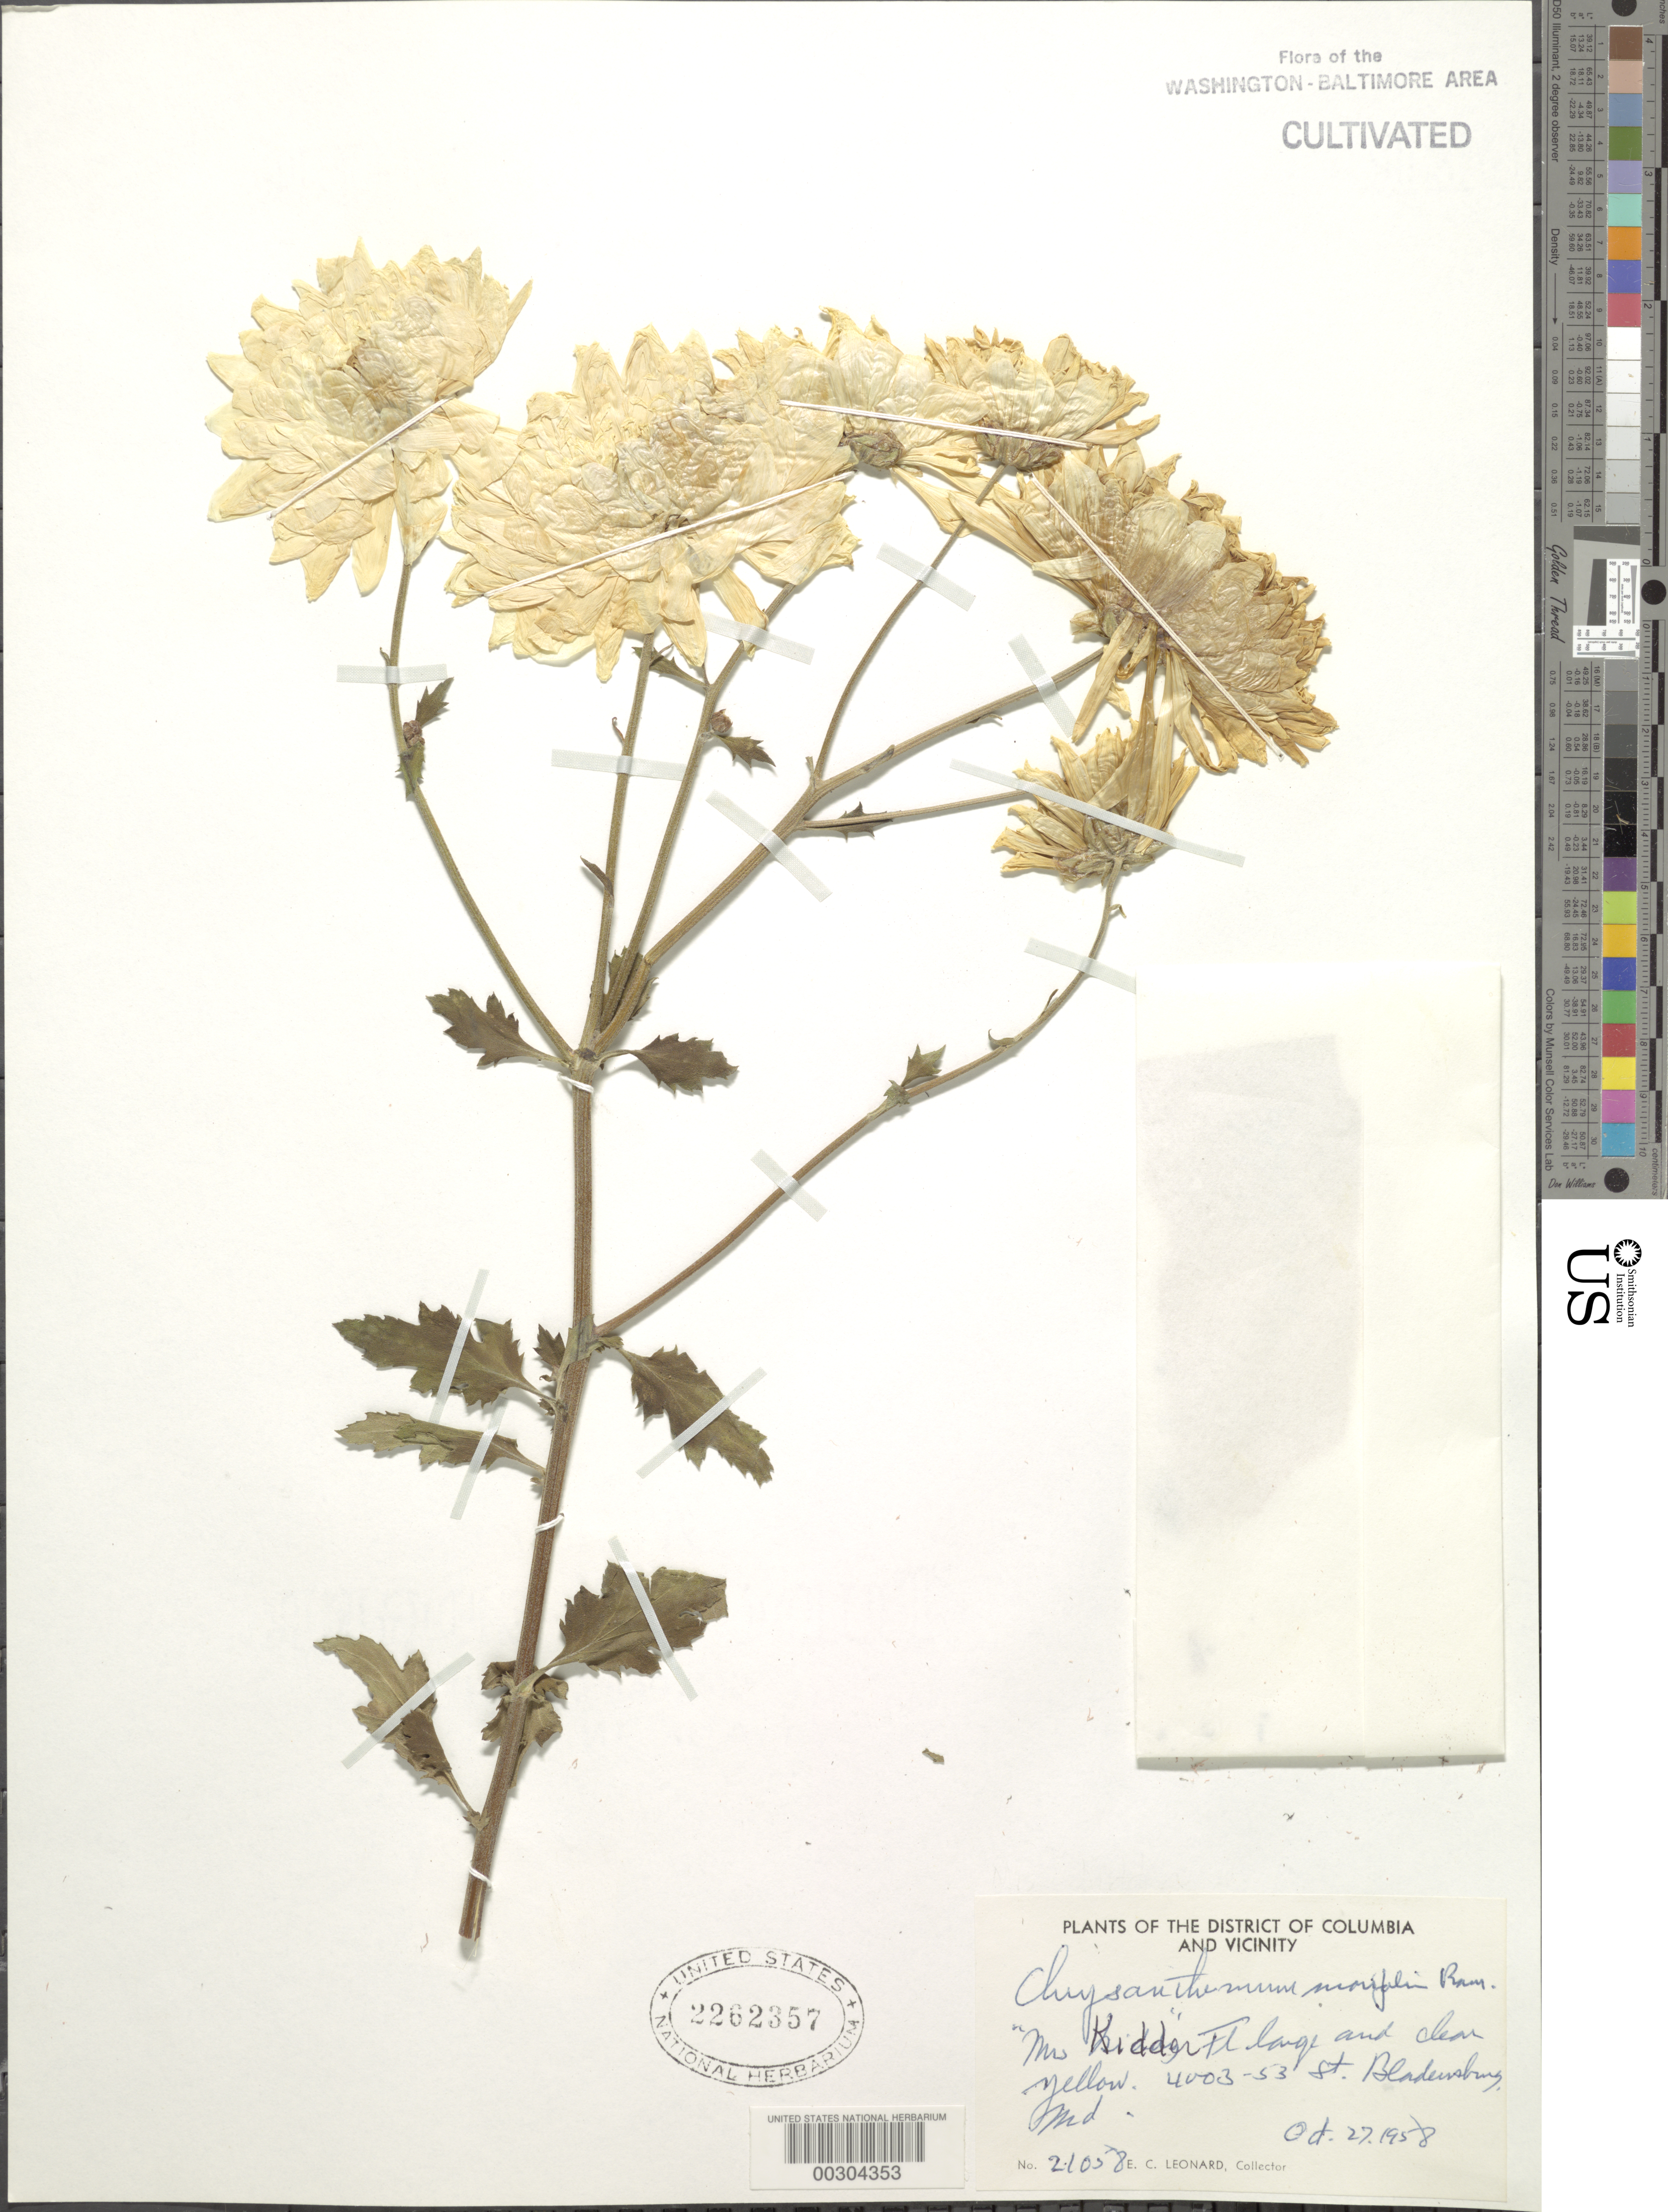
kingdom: Plantae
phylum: Tracheophyta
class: Magnoliopsida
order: Asterales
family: Asteraceae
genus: Chrysanthemum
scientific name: Chrysanthemum morifolium 'Mrs. Kidder'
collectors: E. C. Leonard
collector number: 21058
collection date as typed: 27 Oct 1958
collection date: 1958-10-27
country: United States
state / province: Maryland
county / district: Prince George's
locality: Bladensburg, 4003 53 St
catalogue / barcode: US 2262357